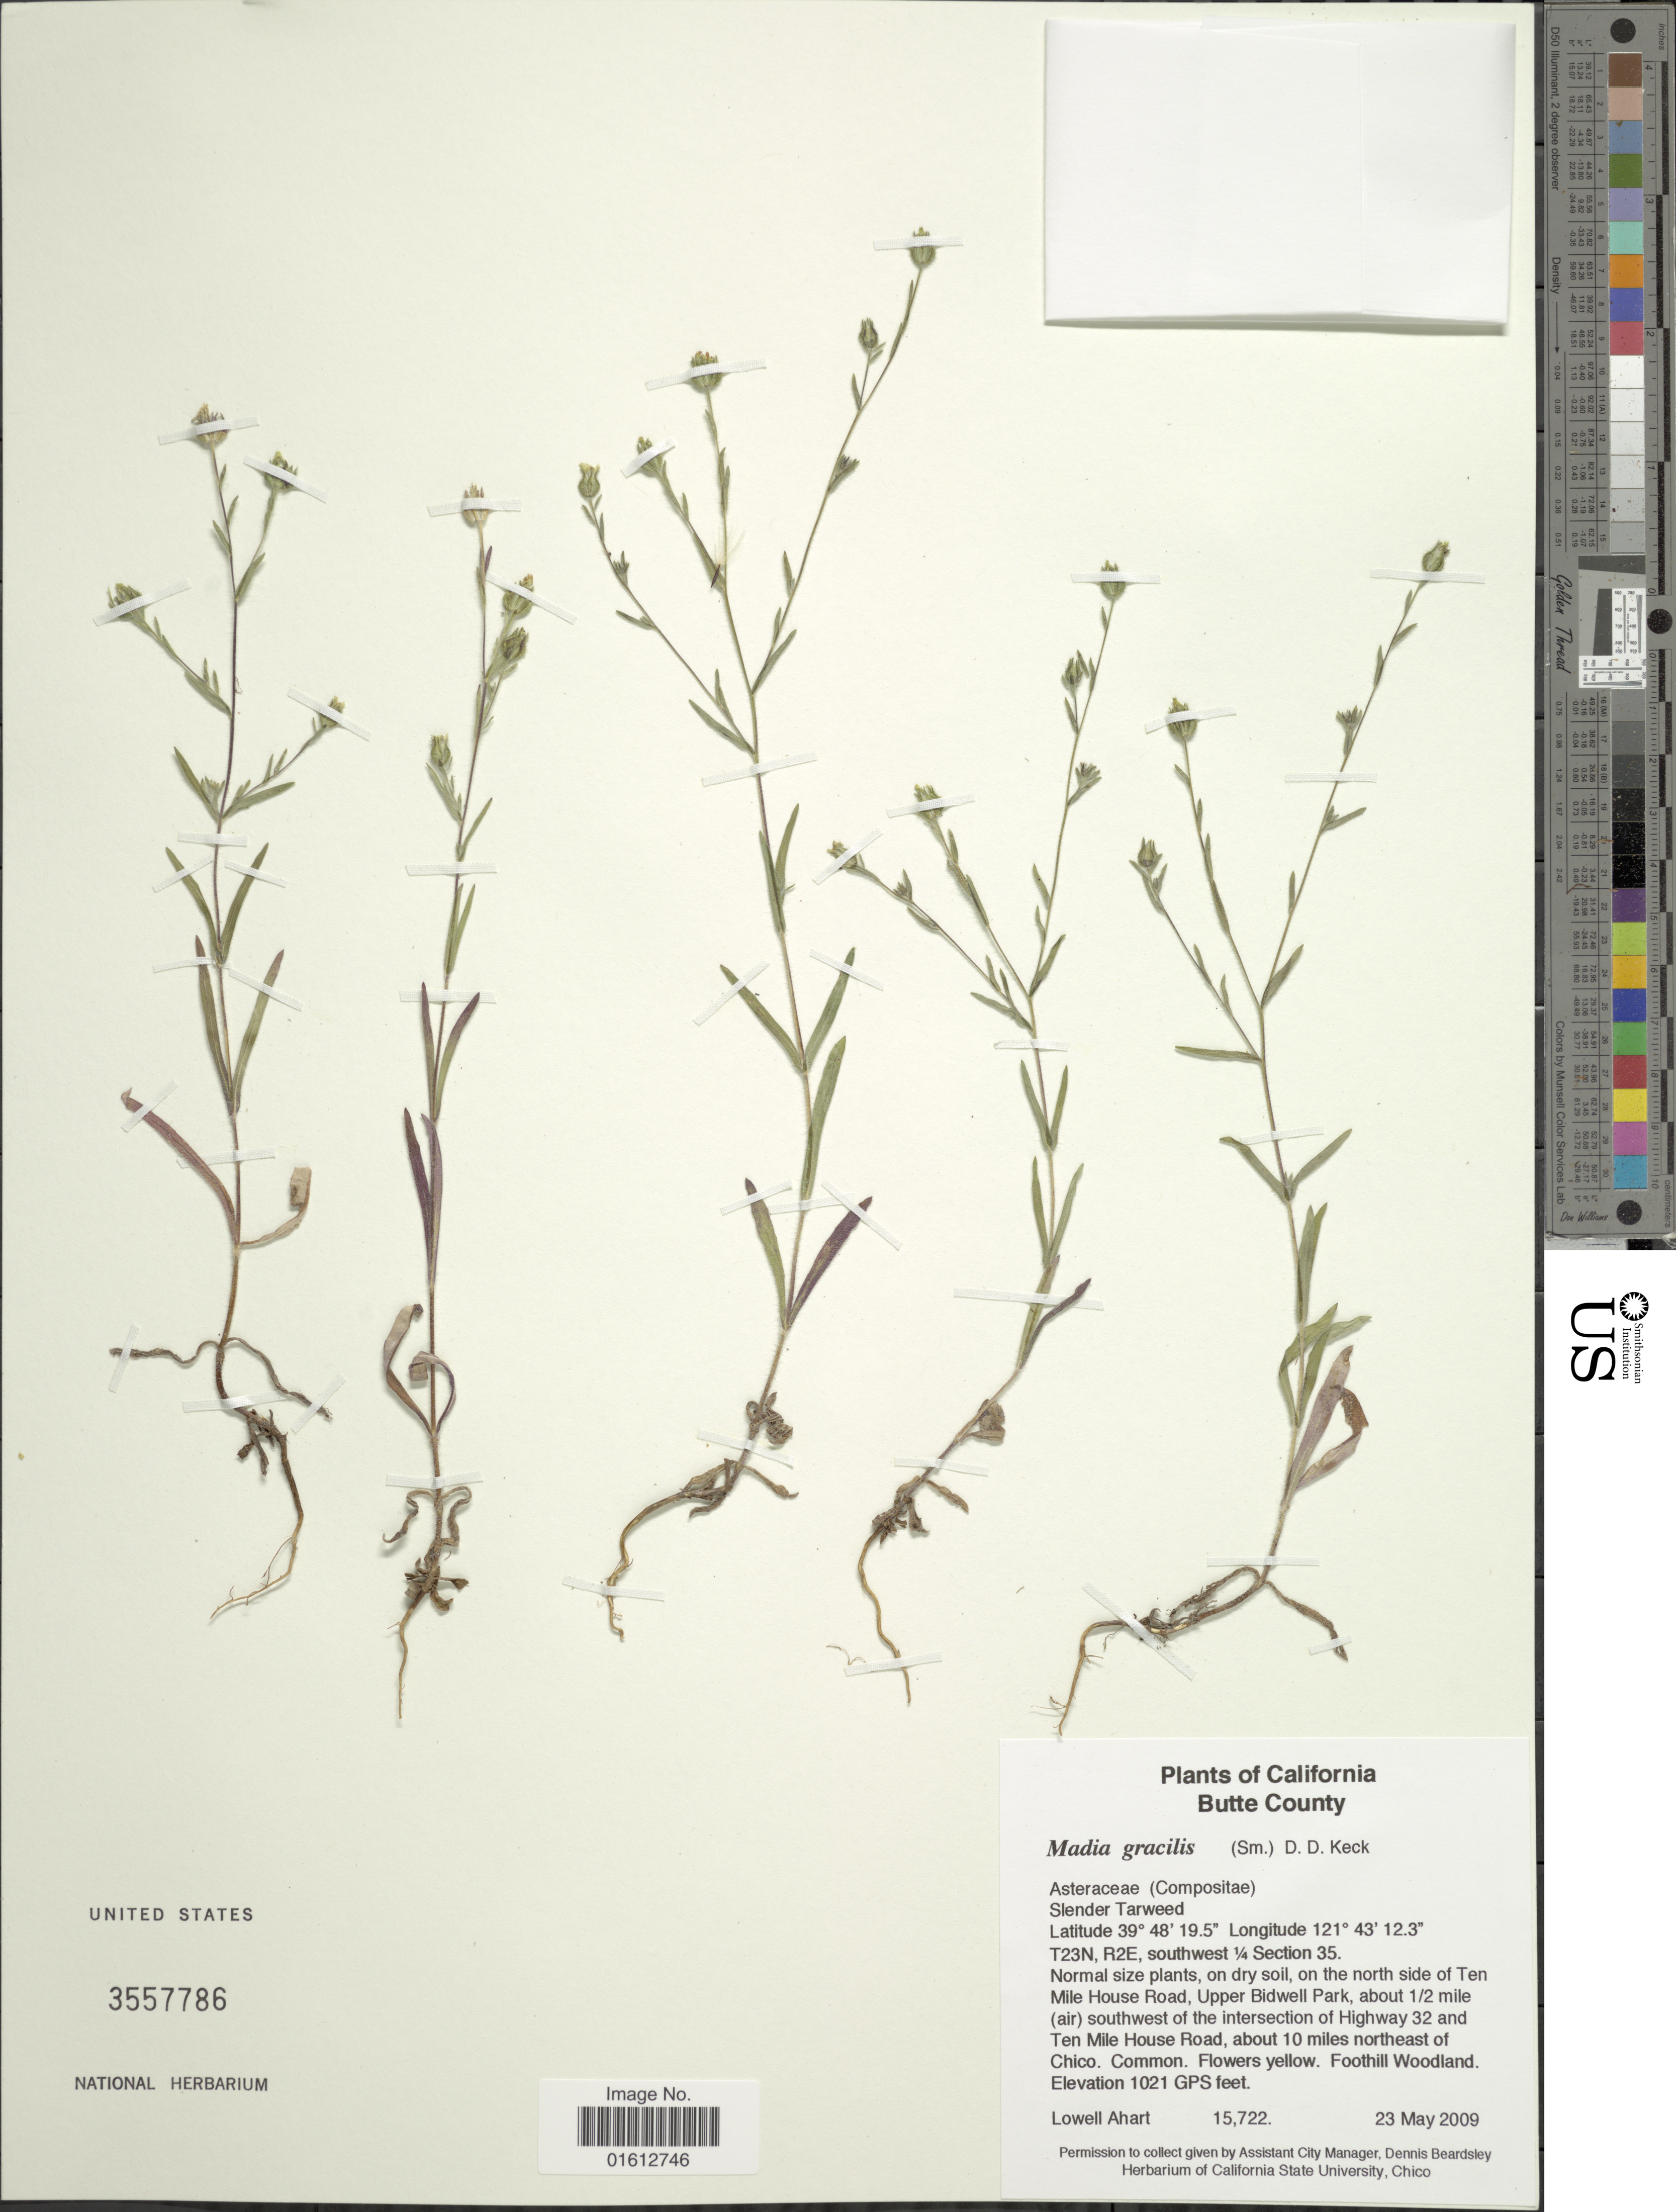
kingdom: Plantae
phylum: Tracheophyta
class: Magnoliopsida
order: Asterales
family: Asteraceae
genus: Madia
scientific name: Madia gracilis subsp. gracilis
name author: (Sm.) D.D. Keck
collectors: L. Ahart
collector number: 15722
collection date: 2009-05-23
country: United States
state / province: California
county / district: Butte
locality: California, Butte County, T23N, R2E, southwest 1/4 Section 35. on the north side of Ten Mile House Road, Upper Bidwell park, about 1/2 mile (air) southwest of the intersection of Highway 32 and Ten Mile House Road, about 10 miles northeast of Chico.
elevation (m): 311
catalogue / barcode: US 3557786